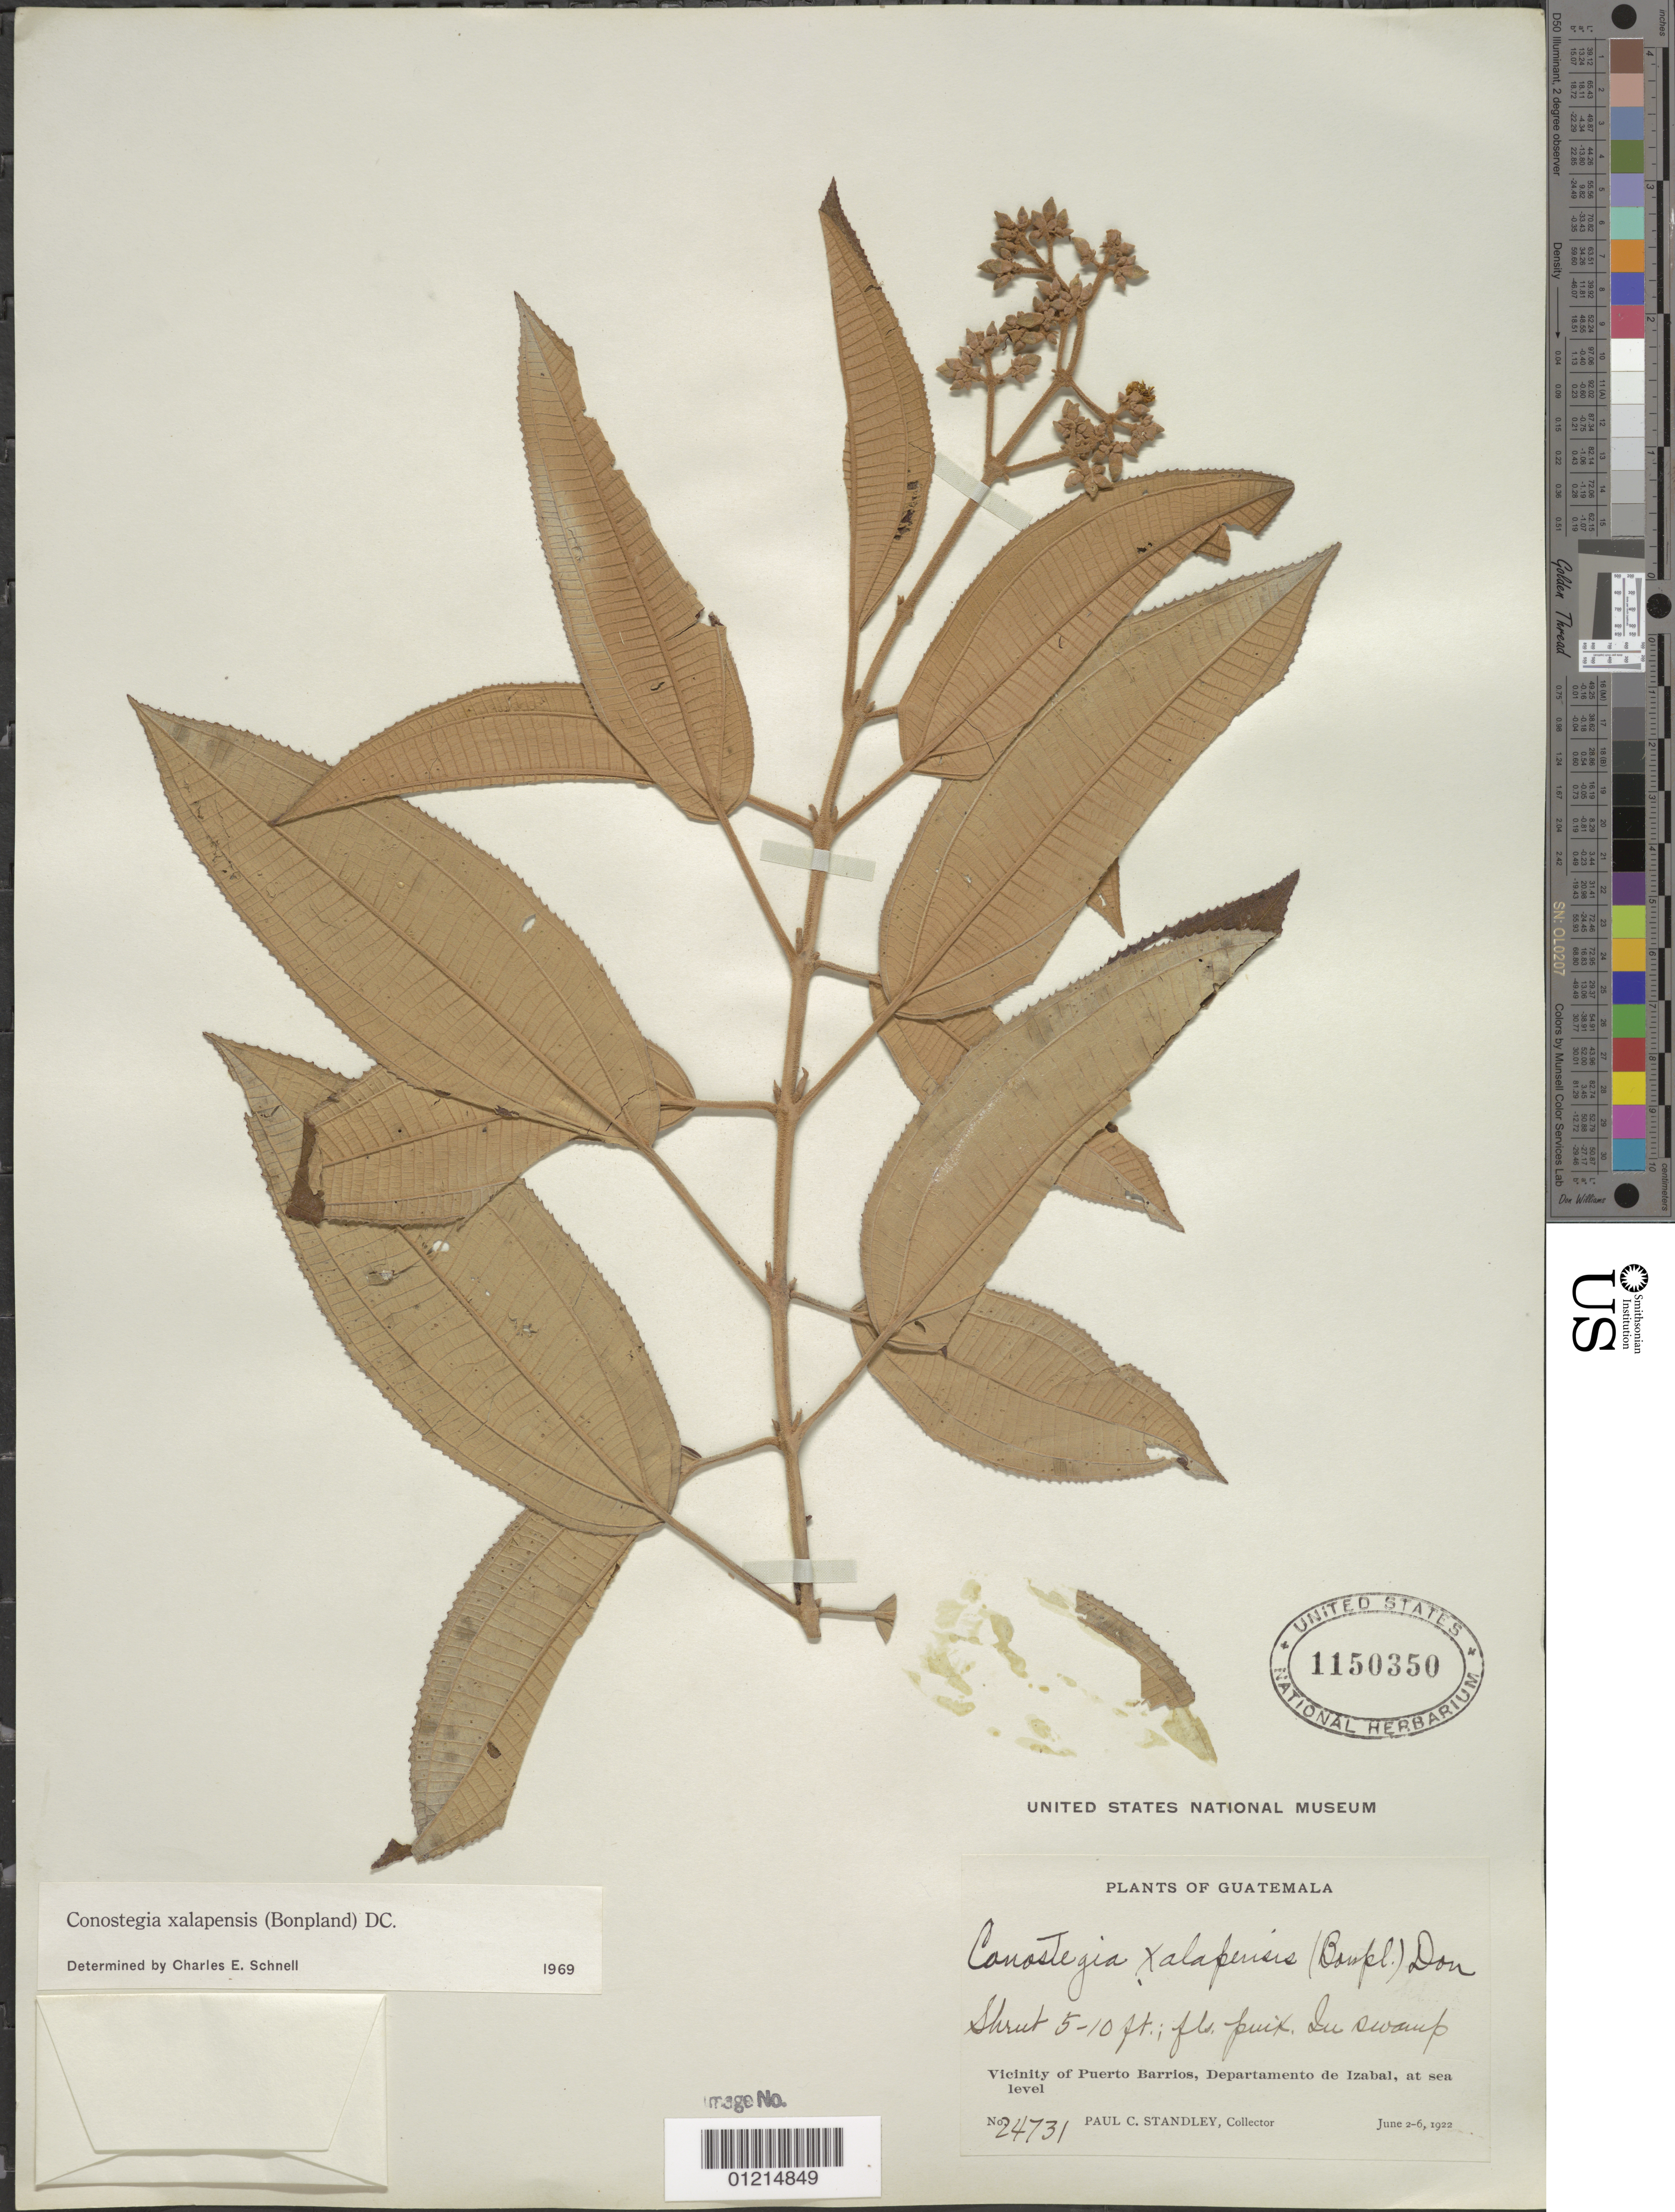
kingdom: Plantae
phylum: Tracheophyta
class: Magnoliopsida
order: Myrtales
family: Melastomataceae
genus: Conostegia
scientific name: Conostegia quadrangularis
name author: Schltdl. ex Steud.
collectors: P. C. Standley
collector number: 24731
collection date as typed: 02 Jun 1922 to 06 Jun 1922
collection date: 1922-06-02/1922-06-06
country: Guatemala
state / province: Izabal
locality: Vicinity of Puerto Barrios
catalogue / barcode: US 1150350